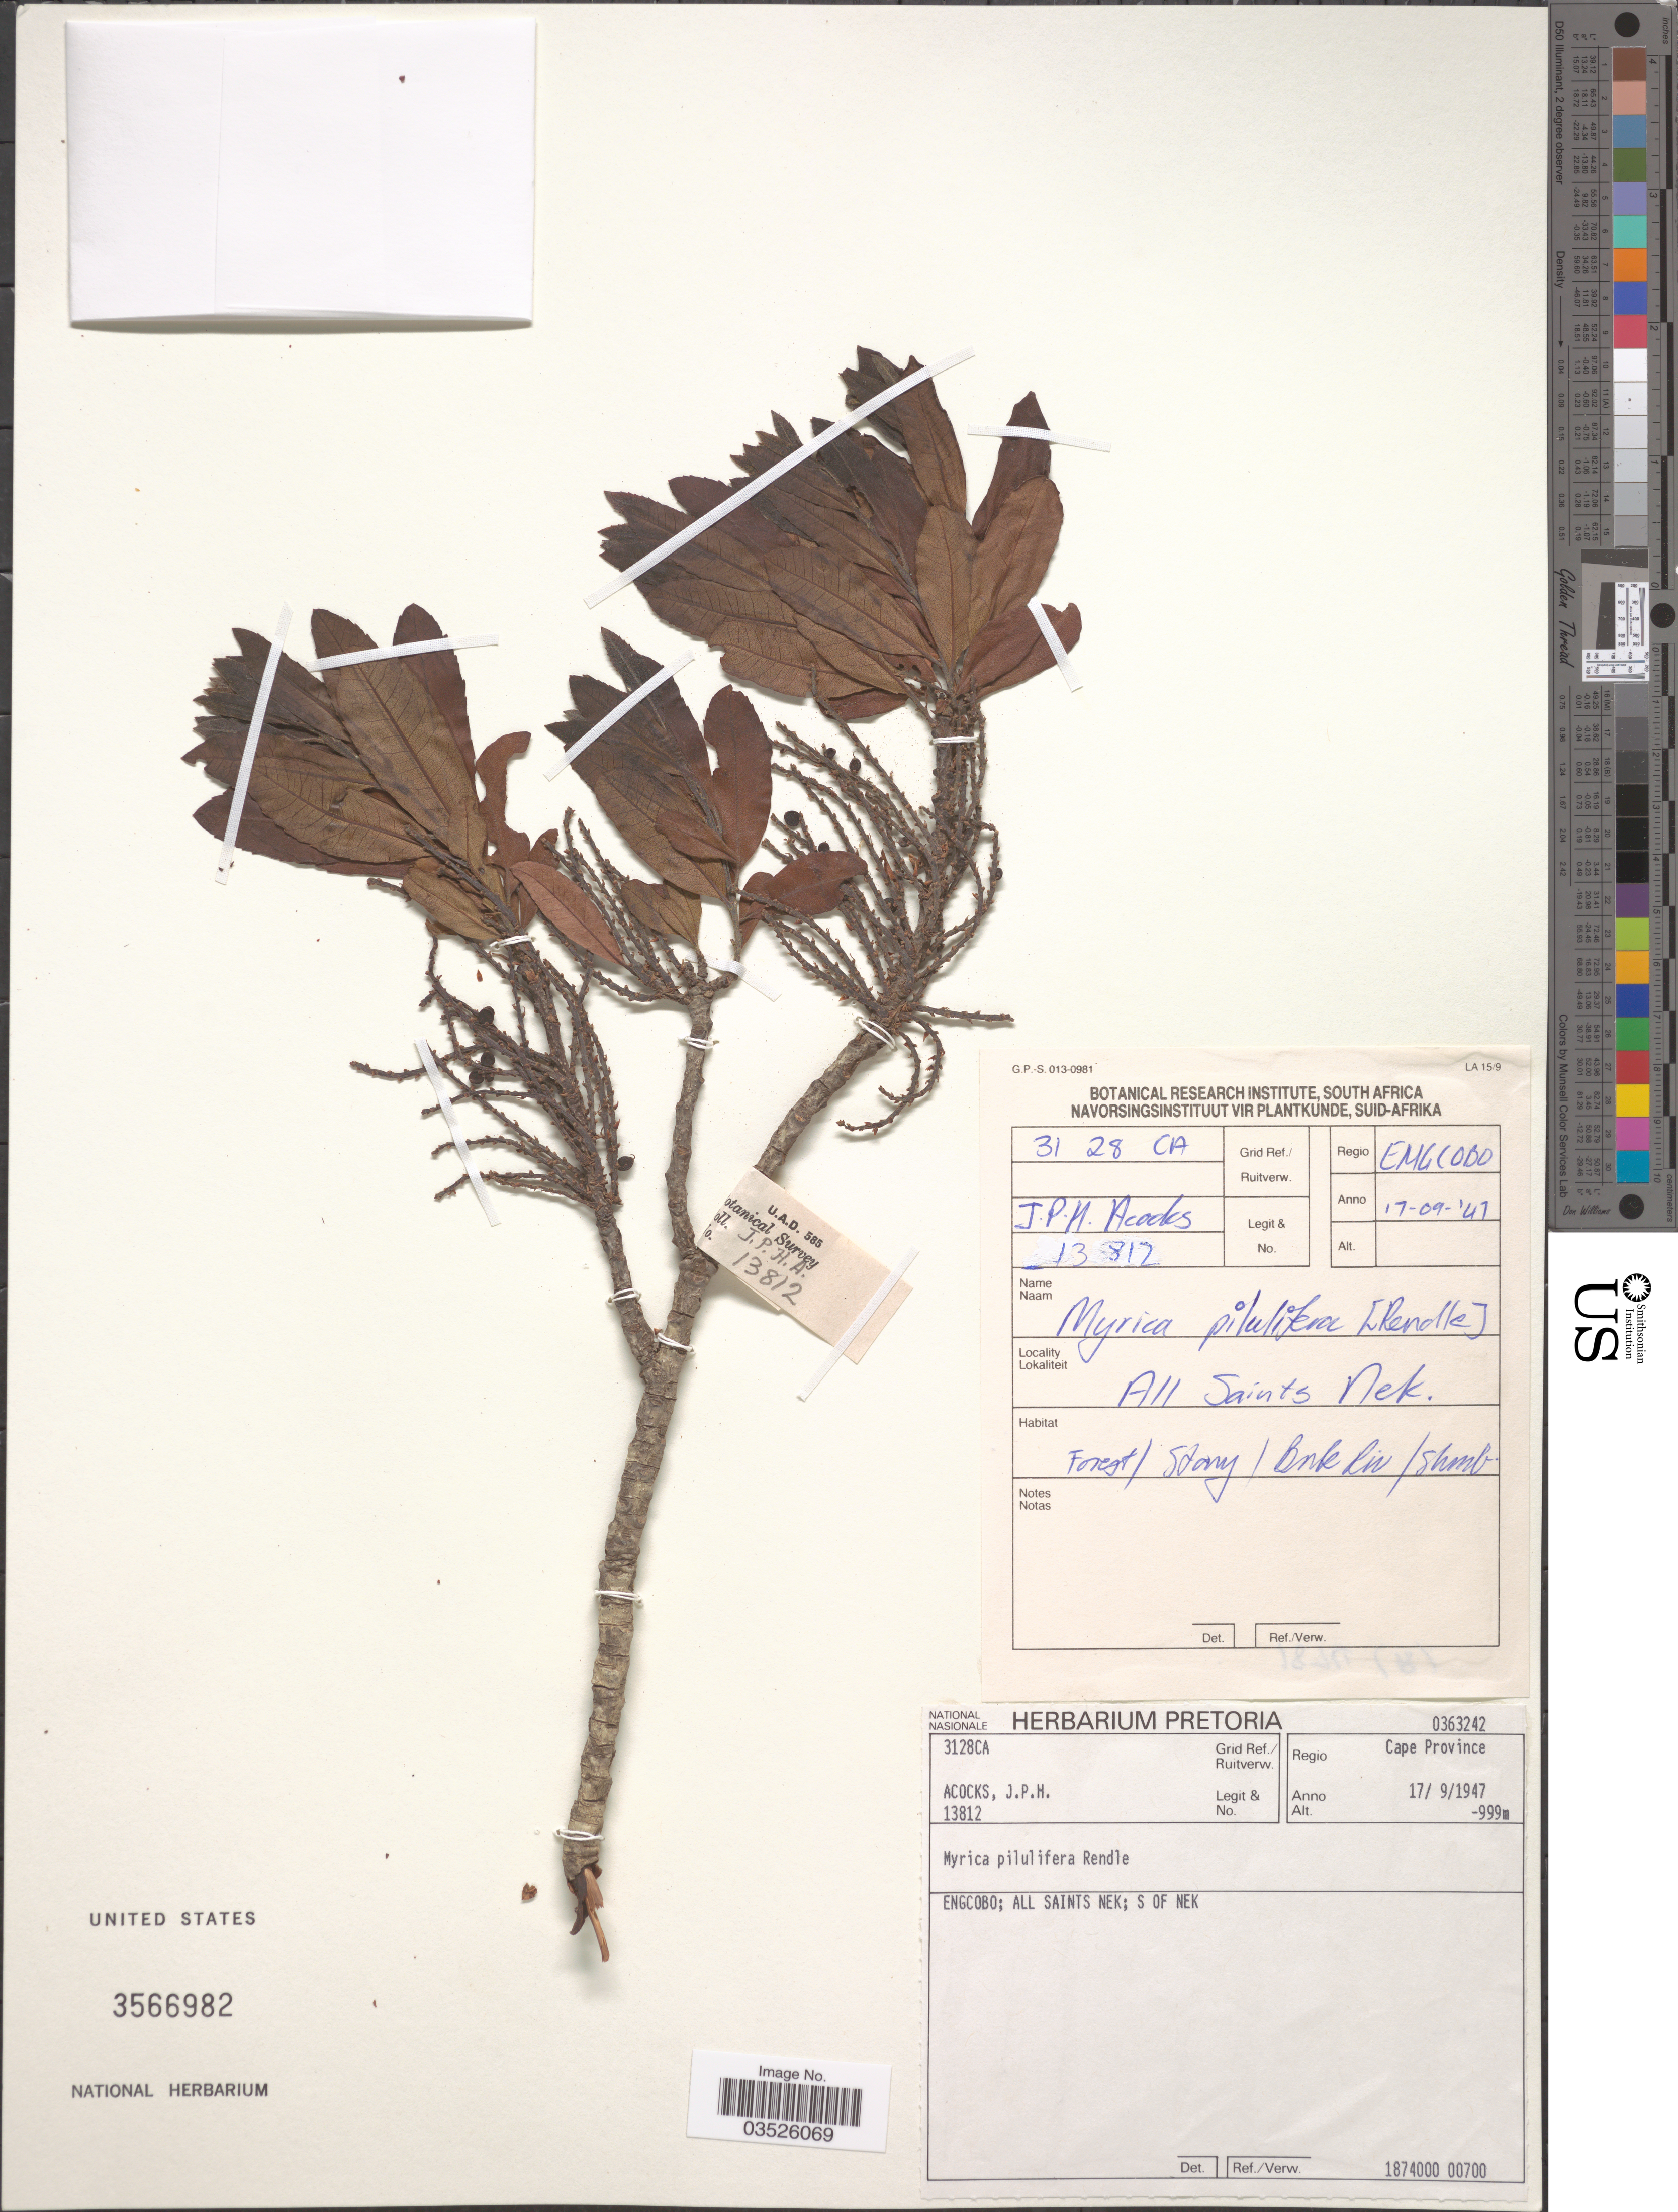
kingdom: Plantae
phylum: Tracheophyta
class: Magnoliopsida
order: Fagales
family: Myricaceae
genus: Morella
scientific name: Morella pilulifera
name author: (Rendle) Killick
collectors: J. P. Acocks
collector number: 13812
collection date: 1947-09-17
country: South Africa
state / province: Eastern Cape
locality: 3128CA Grid Ref./Ruitverw., Regio Cape Province. Engcobo; All Saints Nek; S of Nek.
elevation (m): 999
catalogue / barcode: US 3566982